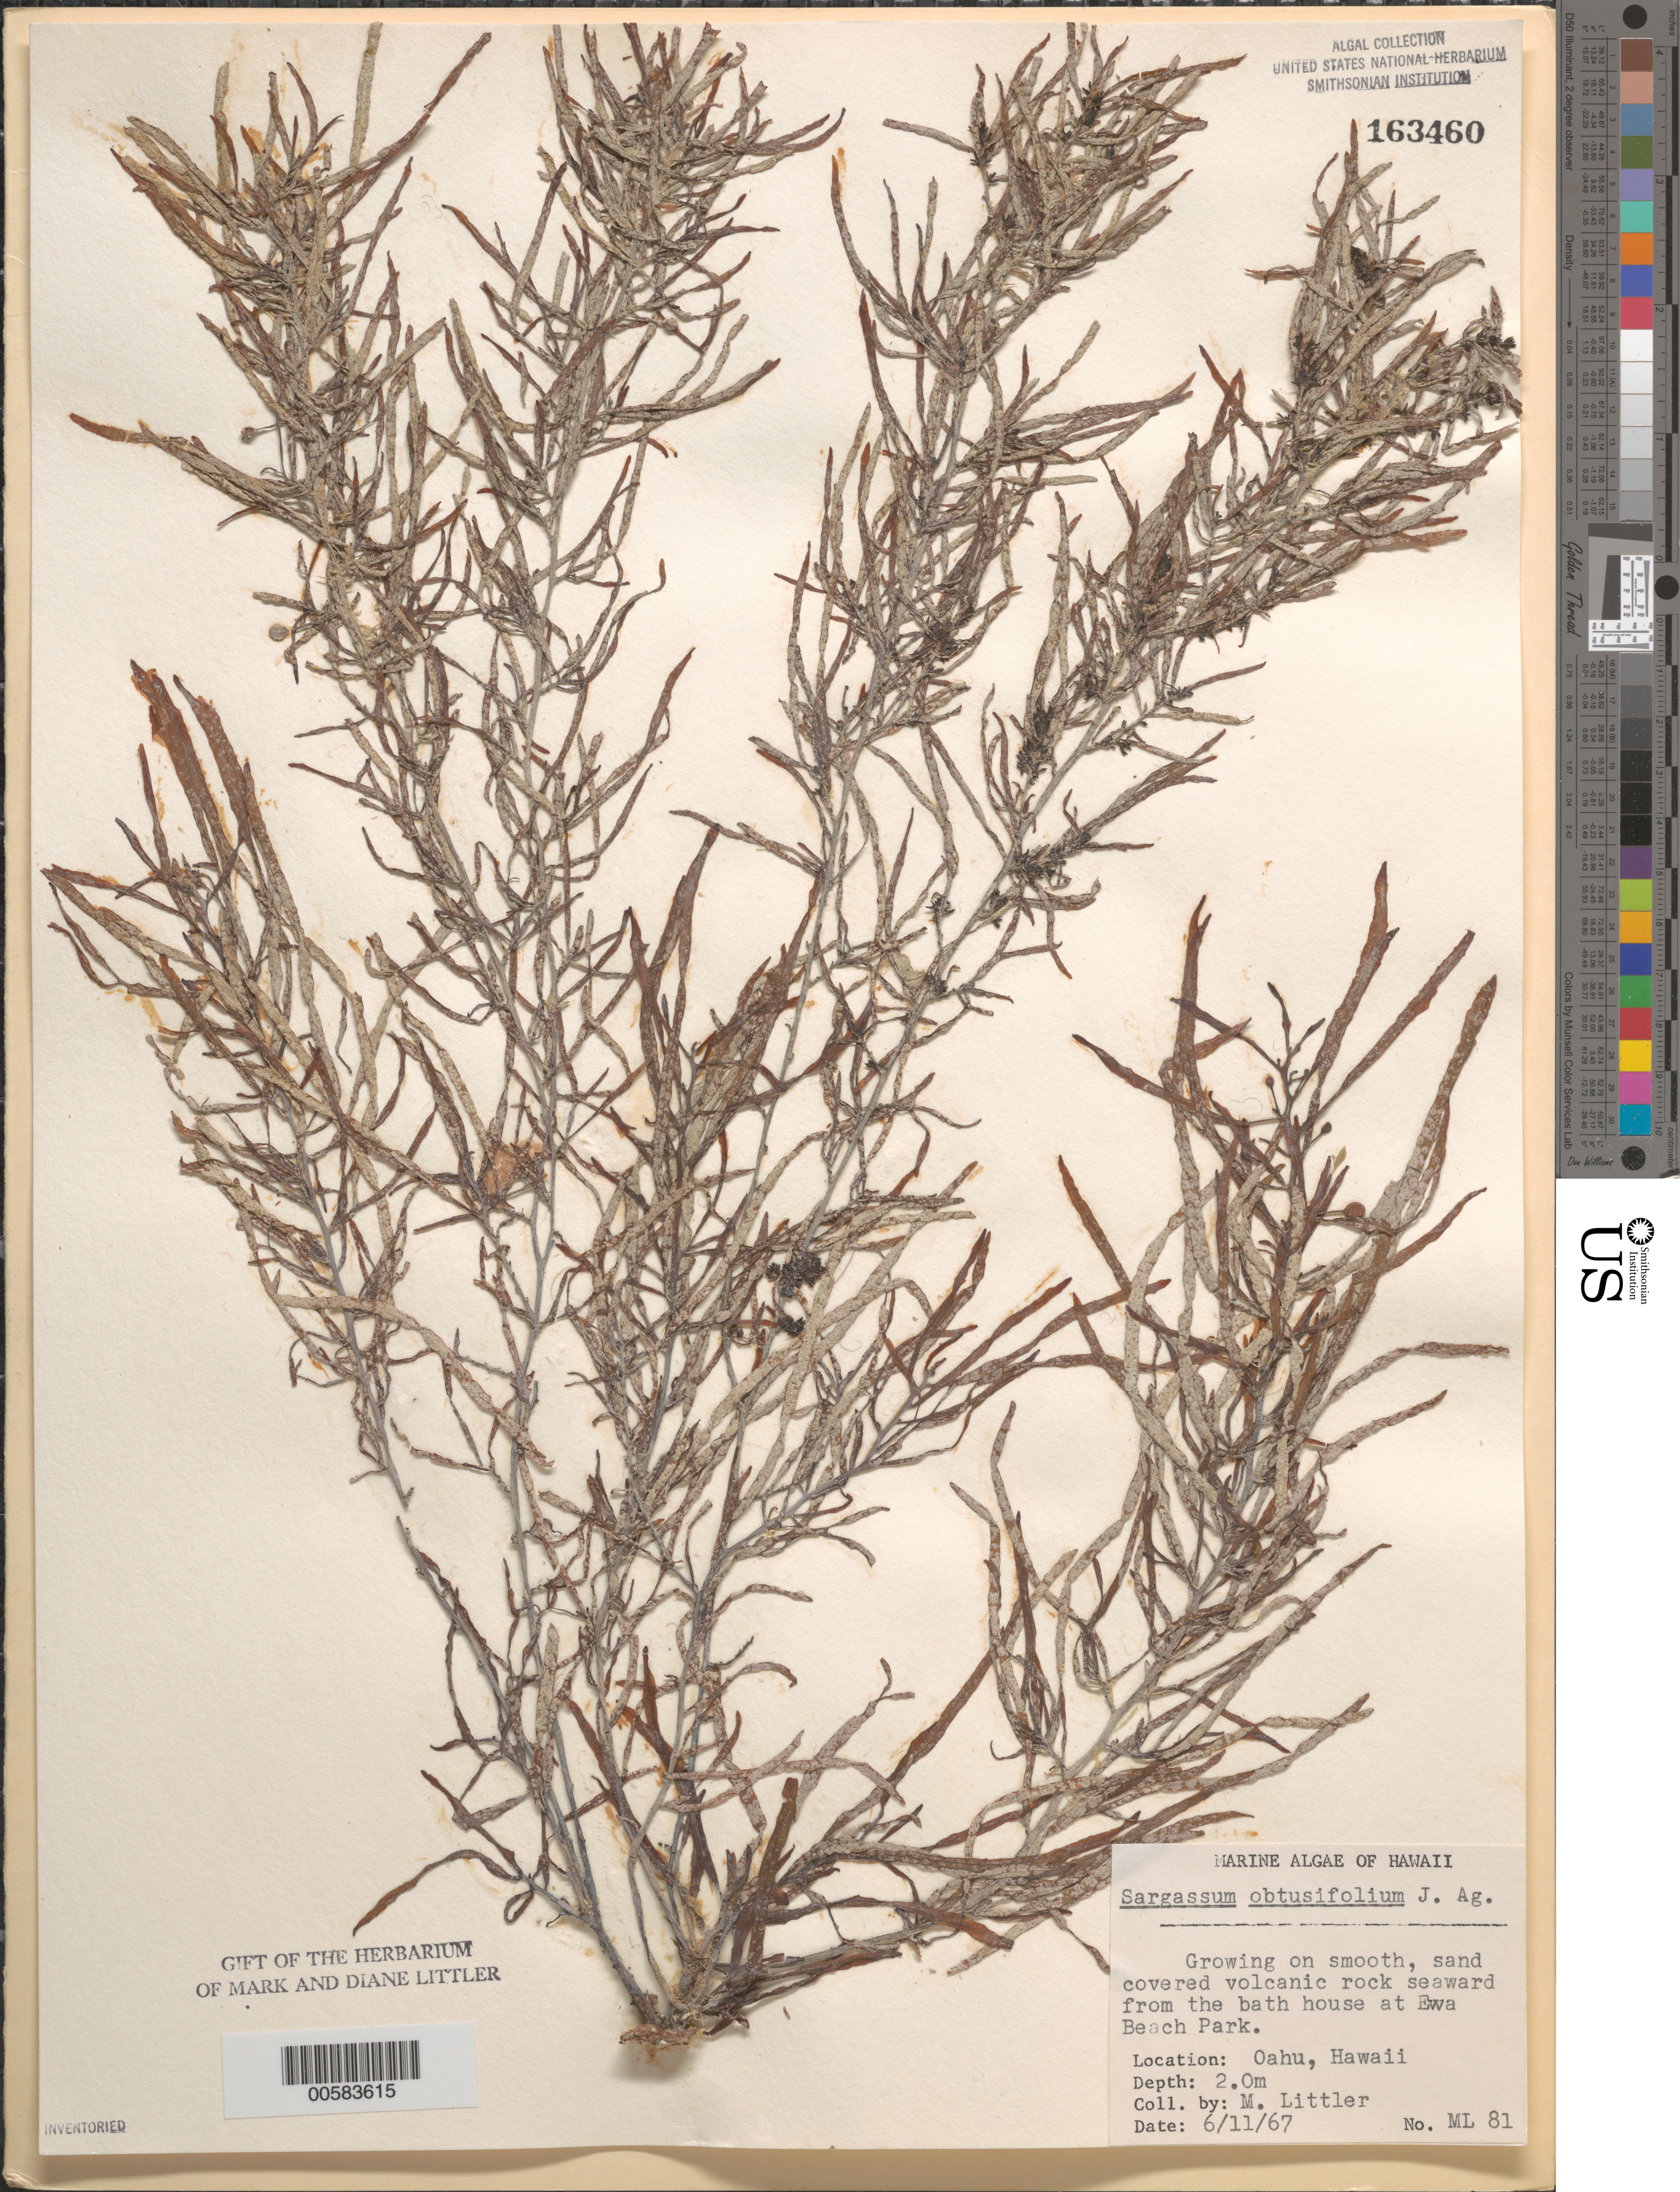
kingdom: Chromista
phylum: Ochrophyta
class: Phaeophyceae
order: Fucales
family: Sargassaceae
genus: Sargassum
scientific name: Sargassum obtusifolium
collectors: M. M. Littler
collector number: ML 81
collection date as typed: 11 Jun 1967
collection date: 1967-06-11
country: United States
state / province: Hawaii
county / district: Honolulu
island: Oahu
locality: Ewa Beach Park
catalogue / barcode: US 163460